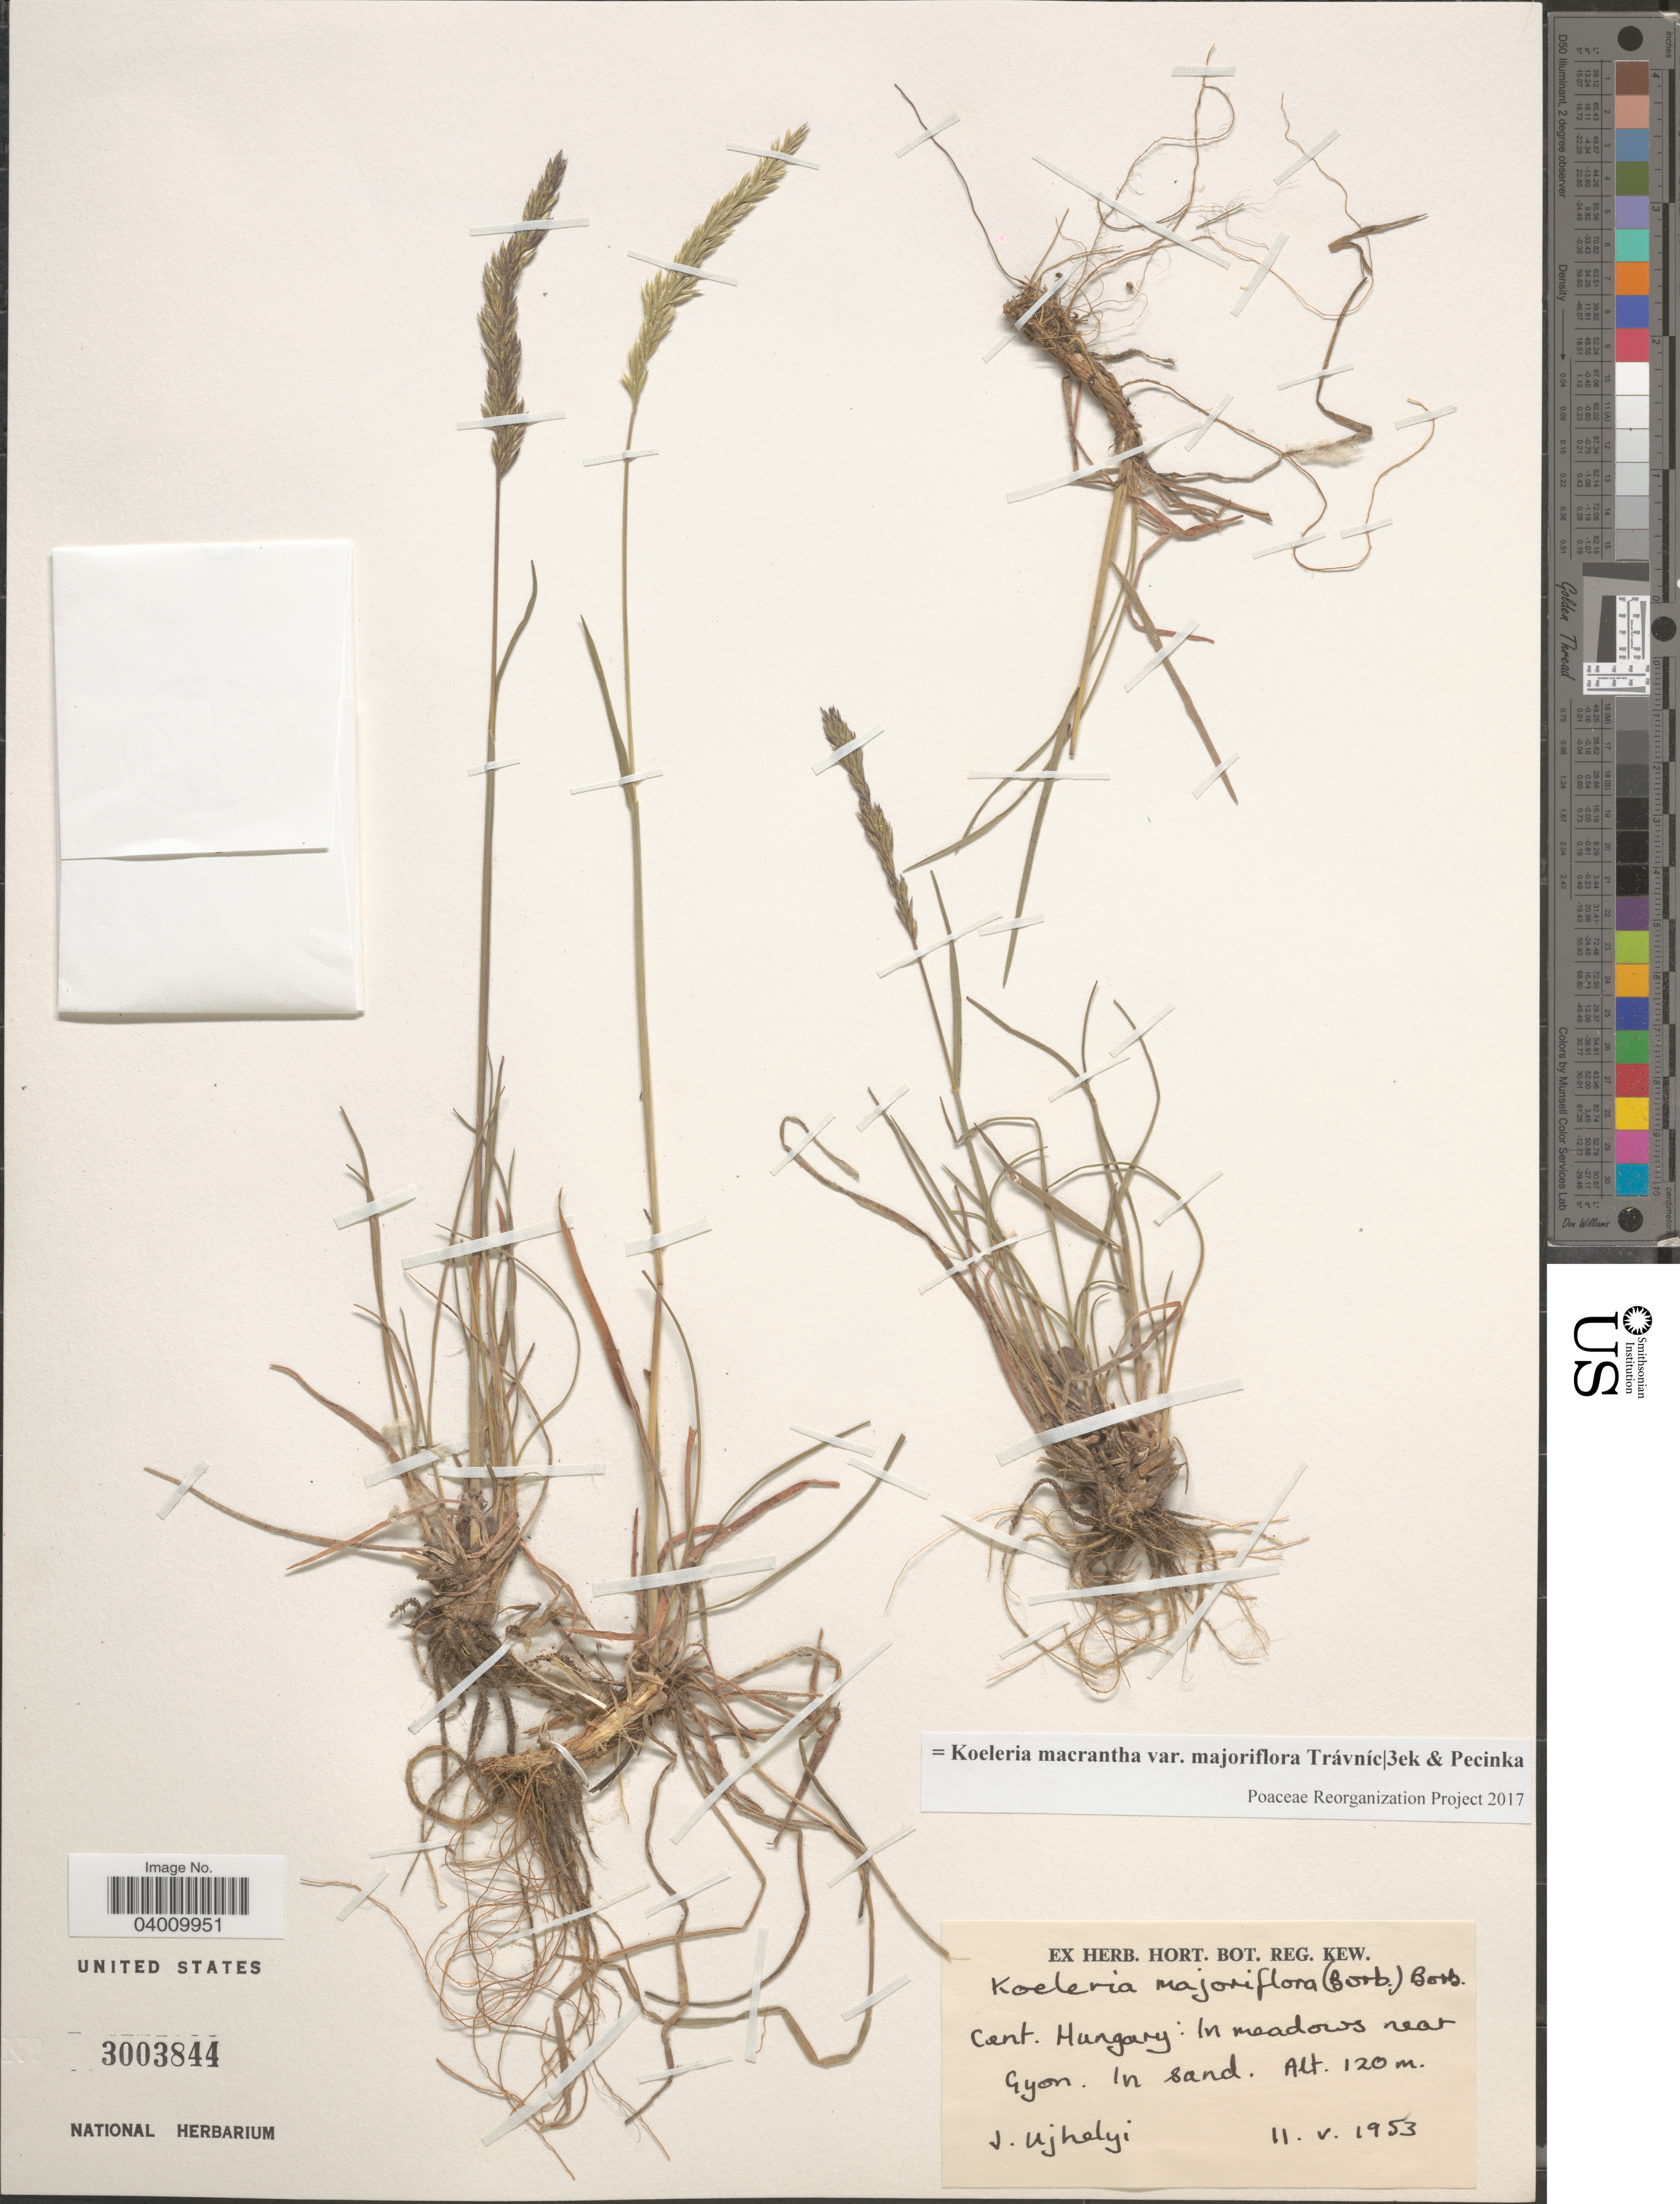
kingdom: Plantae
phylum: Tracheophyta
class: Liliopsida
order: Poales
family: Poaceae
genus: Koeleria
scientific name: Koeleria macrantha var. majoriflora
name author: Travnicek & Pecinka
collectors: J. Ujhelyi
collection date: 1953-05-11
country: Hungary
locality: Cant. Hungary: In meadows near Gyon.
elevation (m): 120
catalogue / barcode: US 3003844